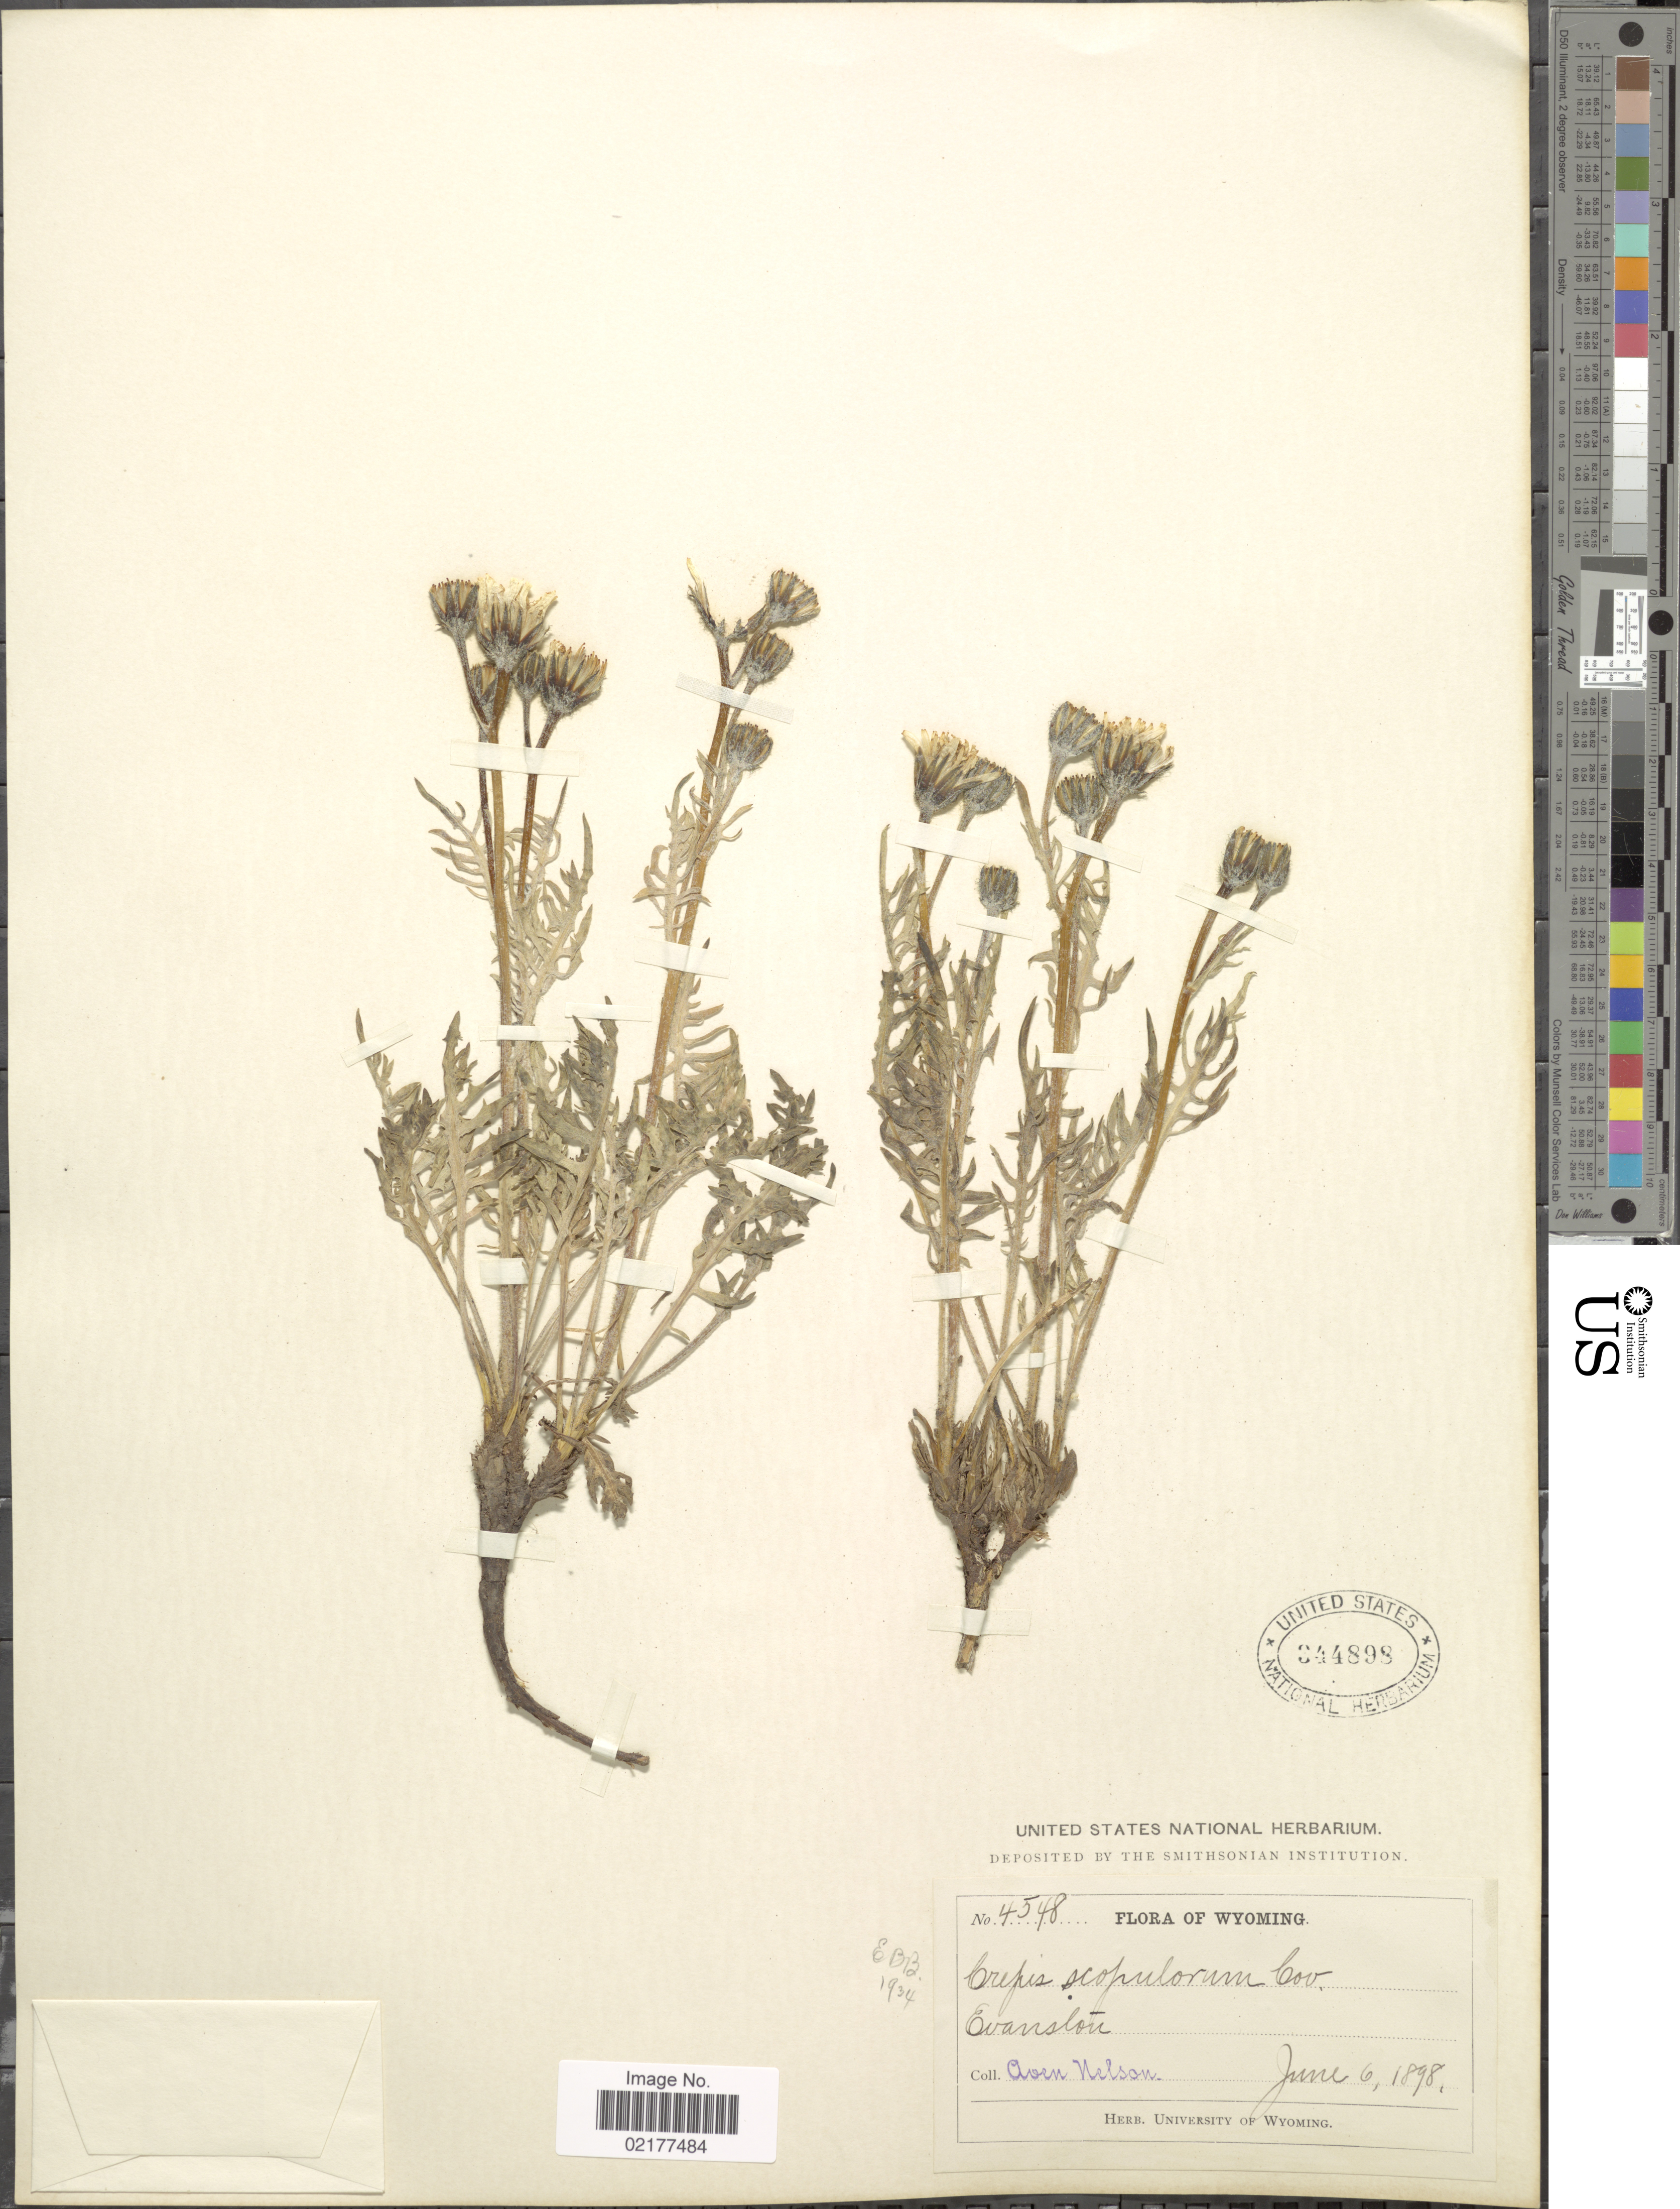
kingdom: Plantae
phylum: Tracheophyta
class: Magnoliopsida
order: Asterales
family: Asteraceae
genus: Crepis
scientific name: Crepis modocensis subsp. modocensis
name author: Greene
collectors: A. Nelson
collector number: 4548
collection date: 1898-06-06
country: United States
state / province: Wyoming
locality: Evanston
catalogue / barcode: US 344898